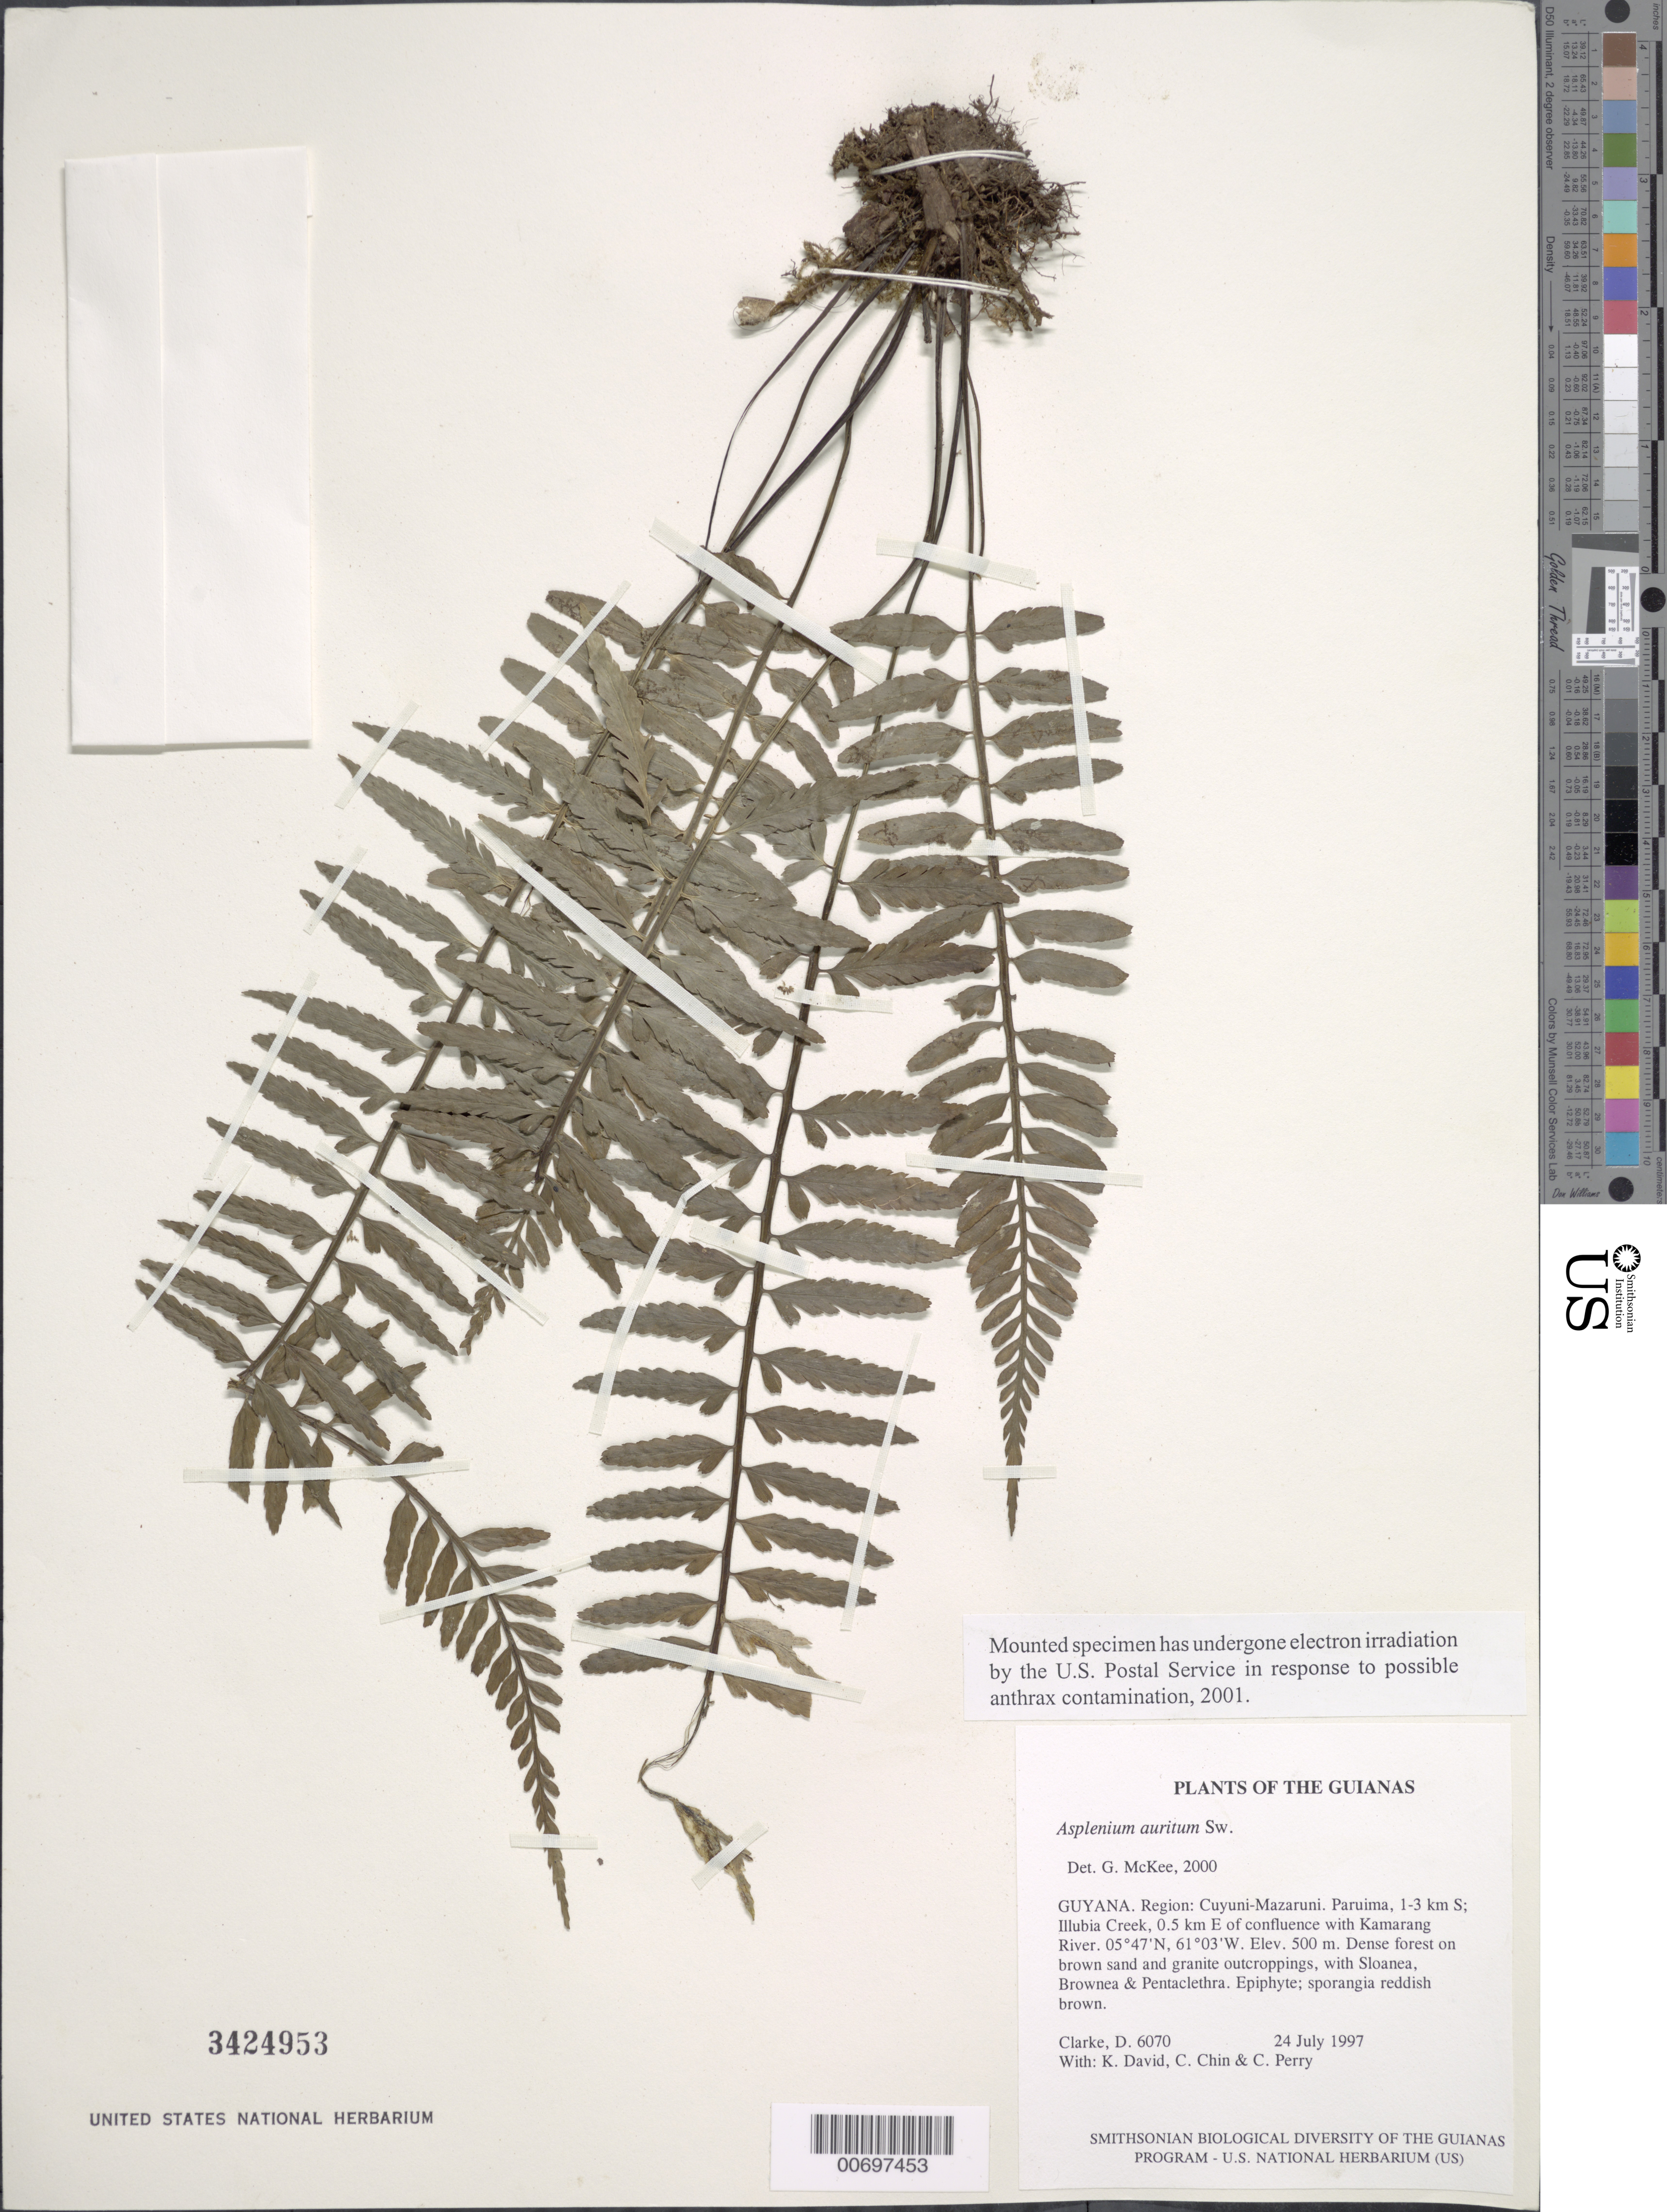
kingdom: Plantae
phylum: Tracheophyta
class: Polypodiopsida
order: Polypodiales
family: Aspleniaceae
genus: Asplenium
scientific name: Asplenium auritum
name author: Sw.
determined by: McKee, G. S., (US), NMNH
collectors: H. D. Clarke, K. David, C. Chin & C. Perry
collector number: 6070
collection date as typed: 24 July 1997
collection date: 1997-07-24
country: Guyana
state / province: Cuyuni-Mazaruni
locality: Paruima, 1-3 km S; Illubia Creek, 0.5 km E of confluence with Kamarang River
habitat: Dense forest on brown sand and granite outcroppings, with Sloanea, Brownea & Pentaclethra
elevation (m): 500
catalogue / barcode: US 3424953